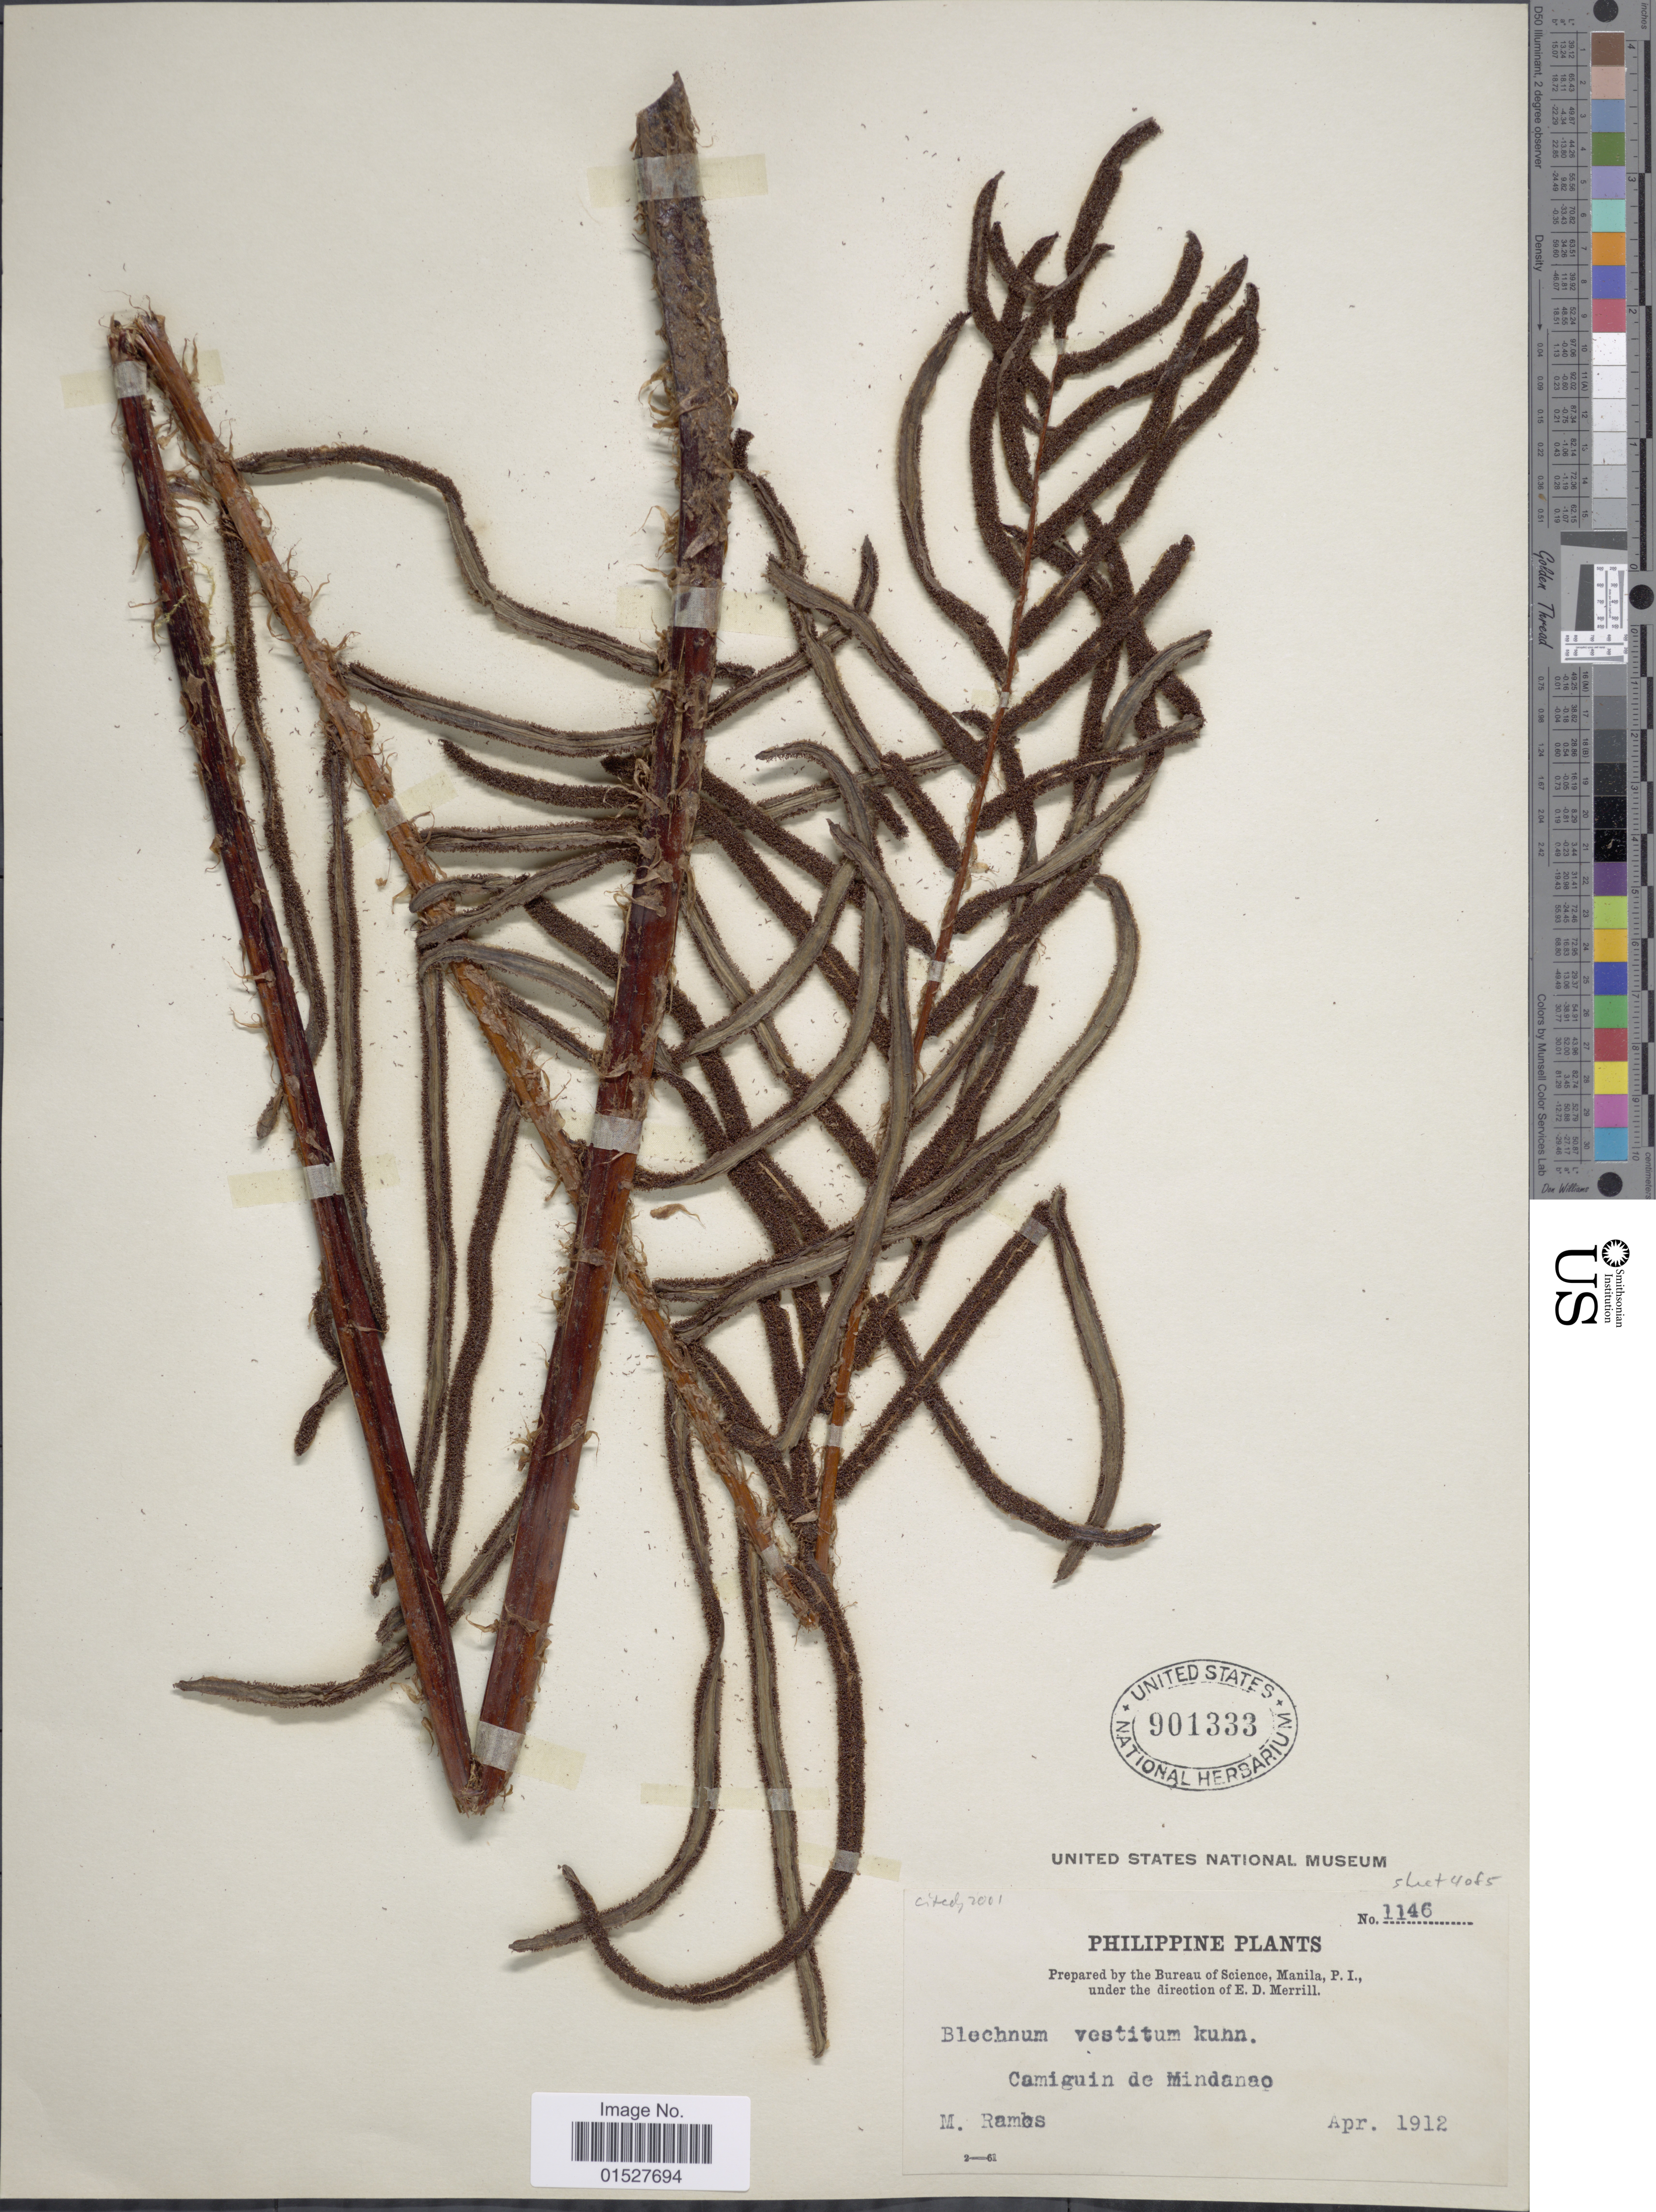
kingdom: Plantae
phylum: Tracheophyta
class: Polypodiopsida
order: Polypodiales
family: Blechnaceae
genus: Blechnum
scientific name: Blechnum vestitum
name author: (Blume) Kuhn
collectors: M. Ramos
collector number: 1146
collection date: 1912-04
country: Philippines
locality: Camiguin de Mindanao.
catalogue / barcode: US 901333